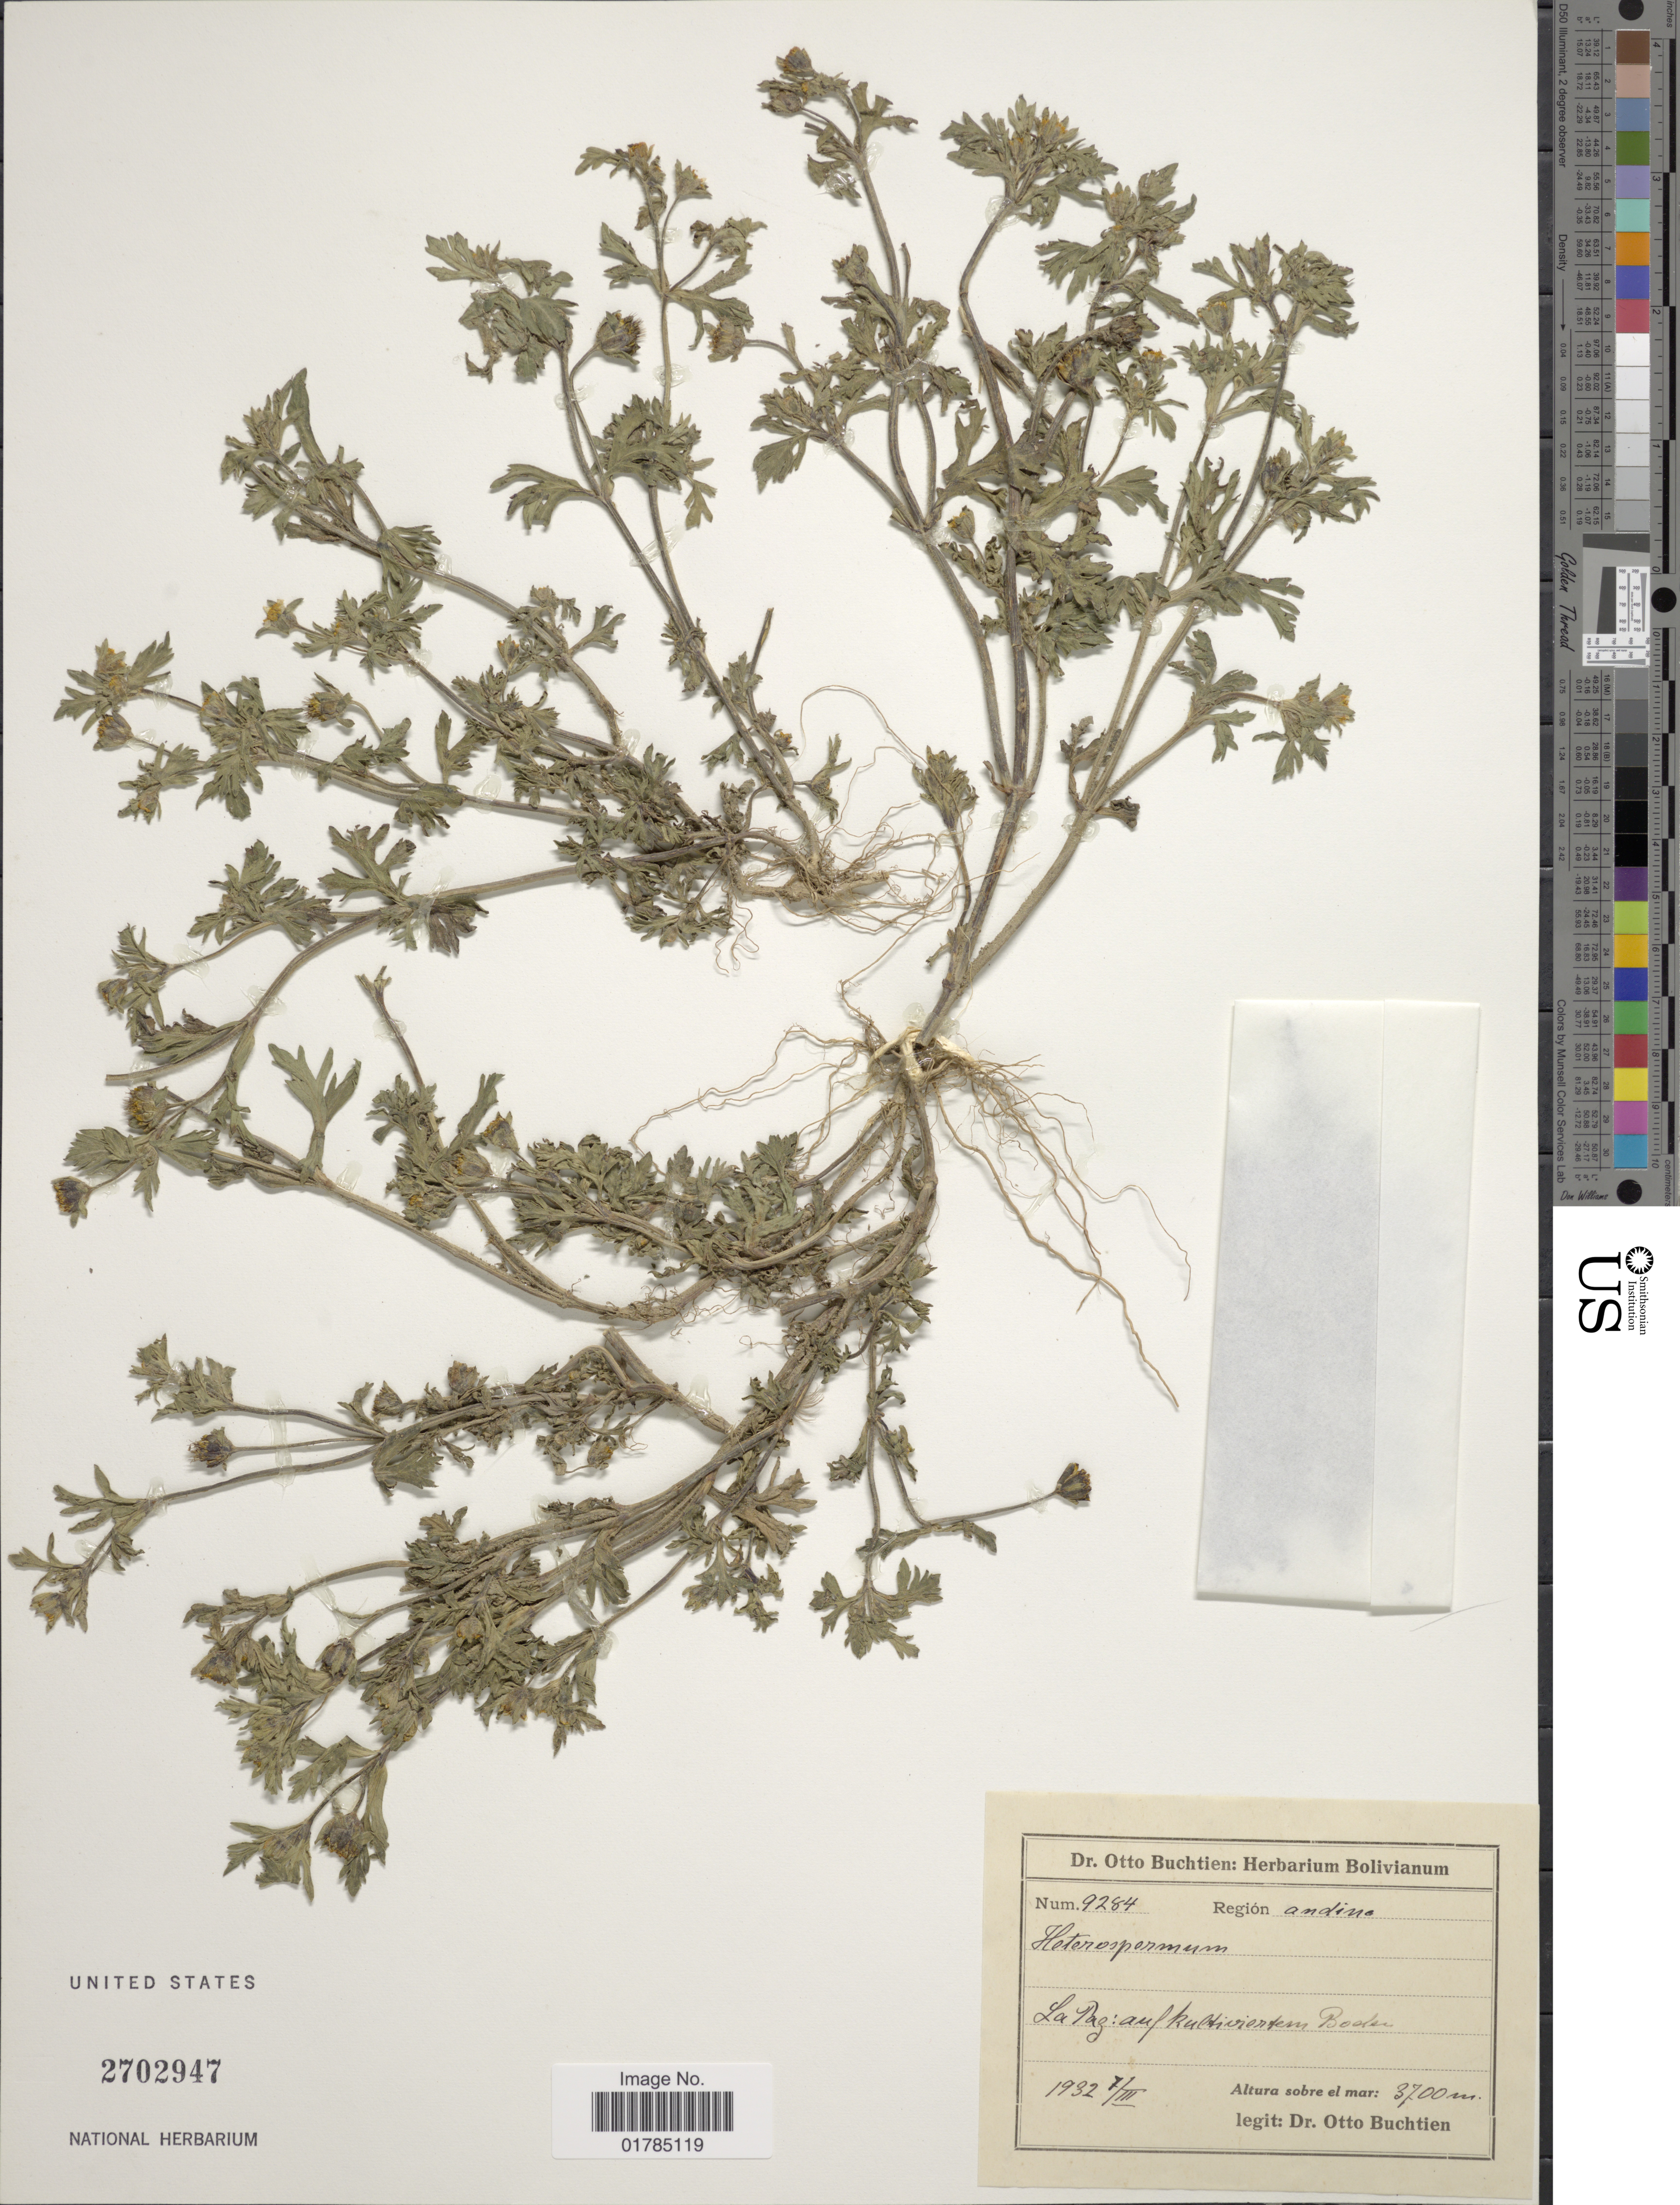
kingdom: Plantae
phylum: Tracheophyta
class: Magnoliopsida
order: Asterales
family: Asteraceae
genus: Heterosperma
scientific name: Heterosperma diversifolium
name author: Kunth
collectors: O. Buchtien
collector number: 9284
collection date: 1932-03-07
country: Bolivia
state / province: La Paz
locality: Auf kultiviekrken Boden Region Andine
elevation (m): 3700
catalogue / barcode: US 2702947